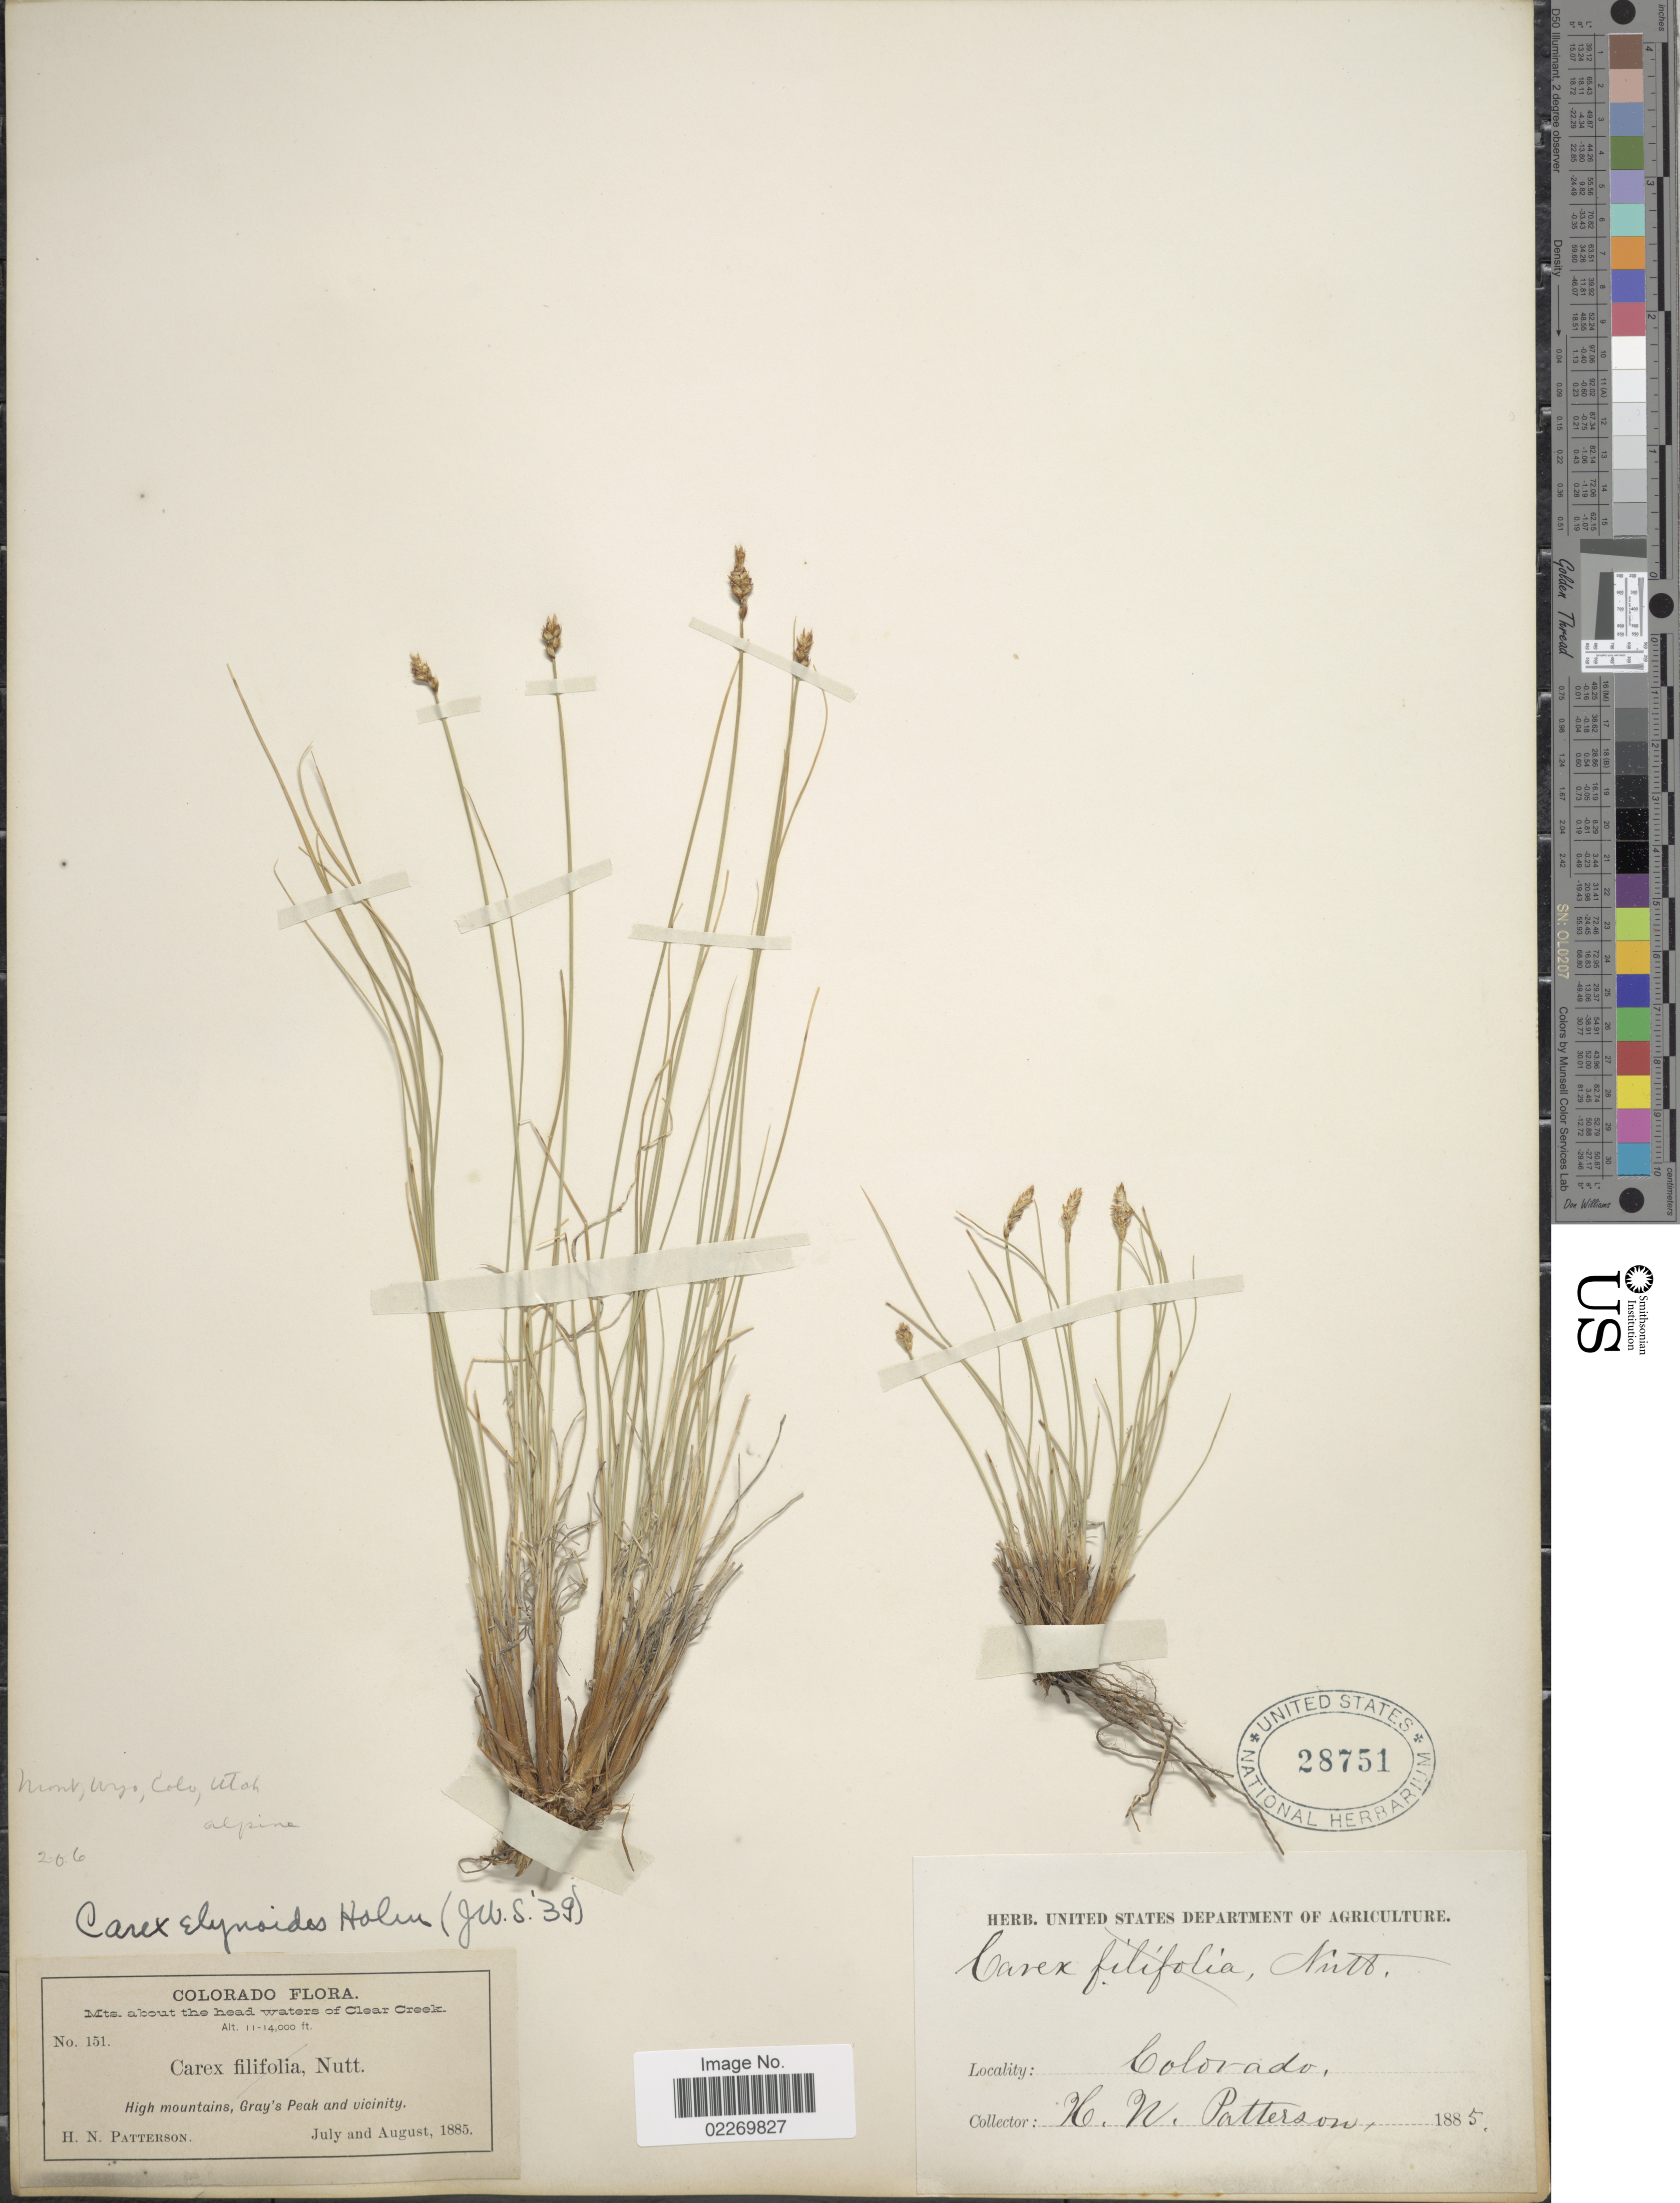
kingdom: Plantae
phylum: Tracheophyta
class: Liliopsida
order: Poales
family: Cyperaceae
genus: Carex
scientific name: Carex elynoides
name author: Holm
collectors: H. N. Patterson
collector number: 151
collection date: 1885-07/1885-08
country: United States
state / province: Colorado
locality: Mts. about the head waters of Clear Creek. High mountains, Gray's Peak and vicinity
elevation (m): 3353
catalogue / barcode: US 28751